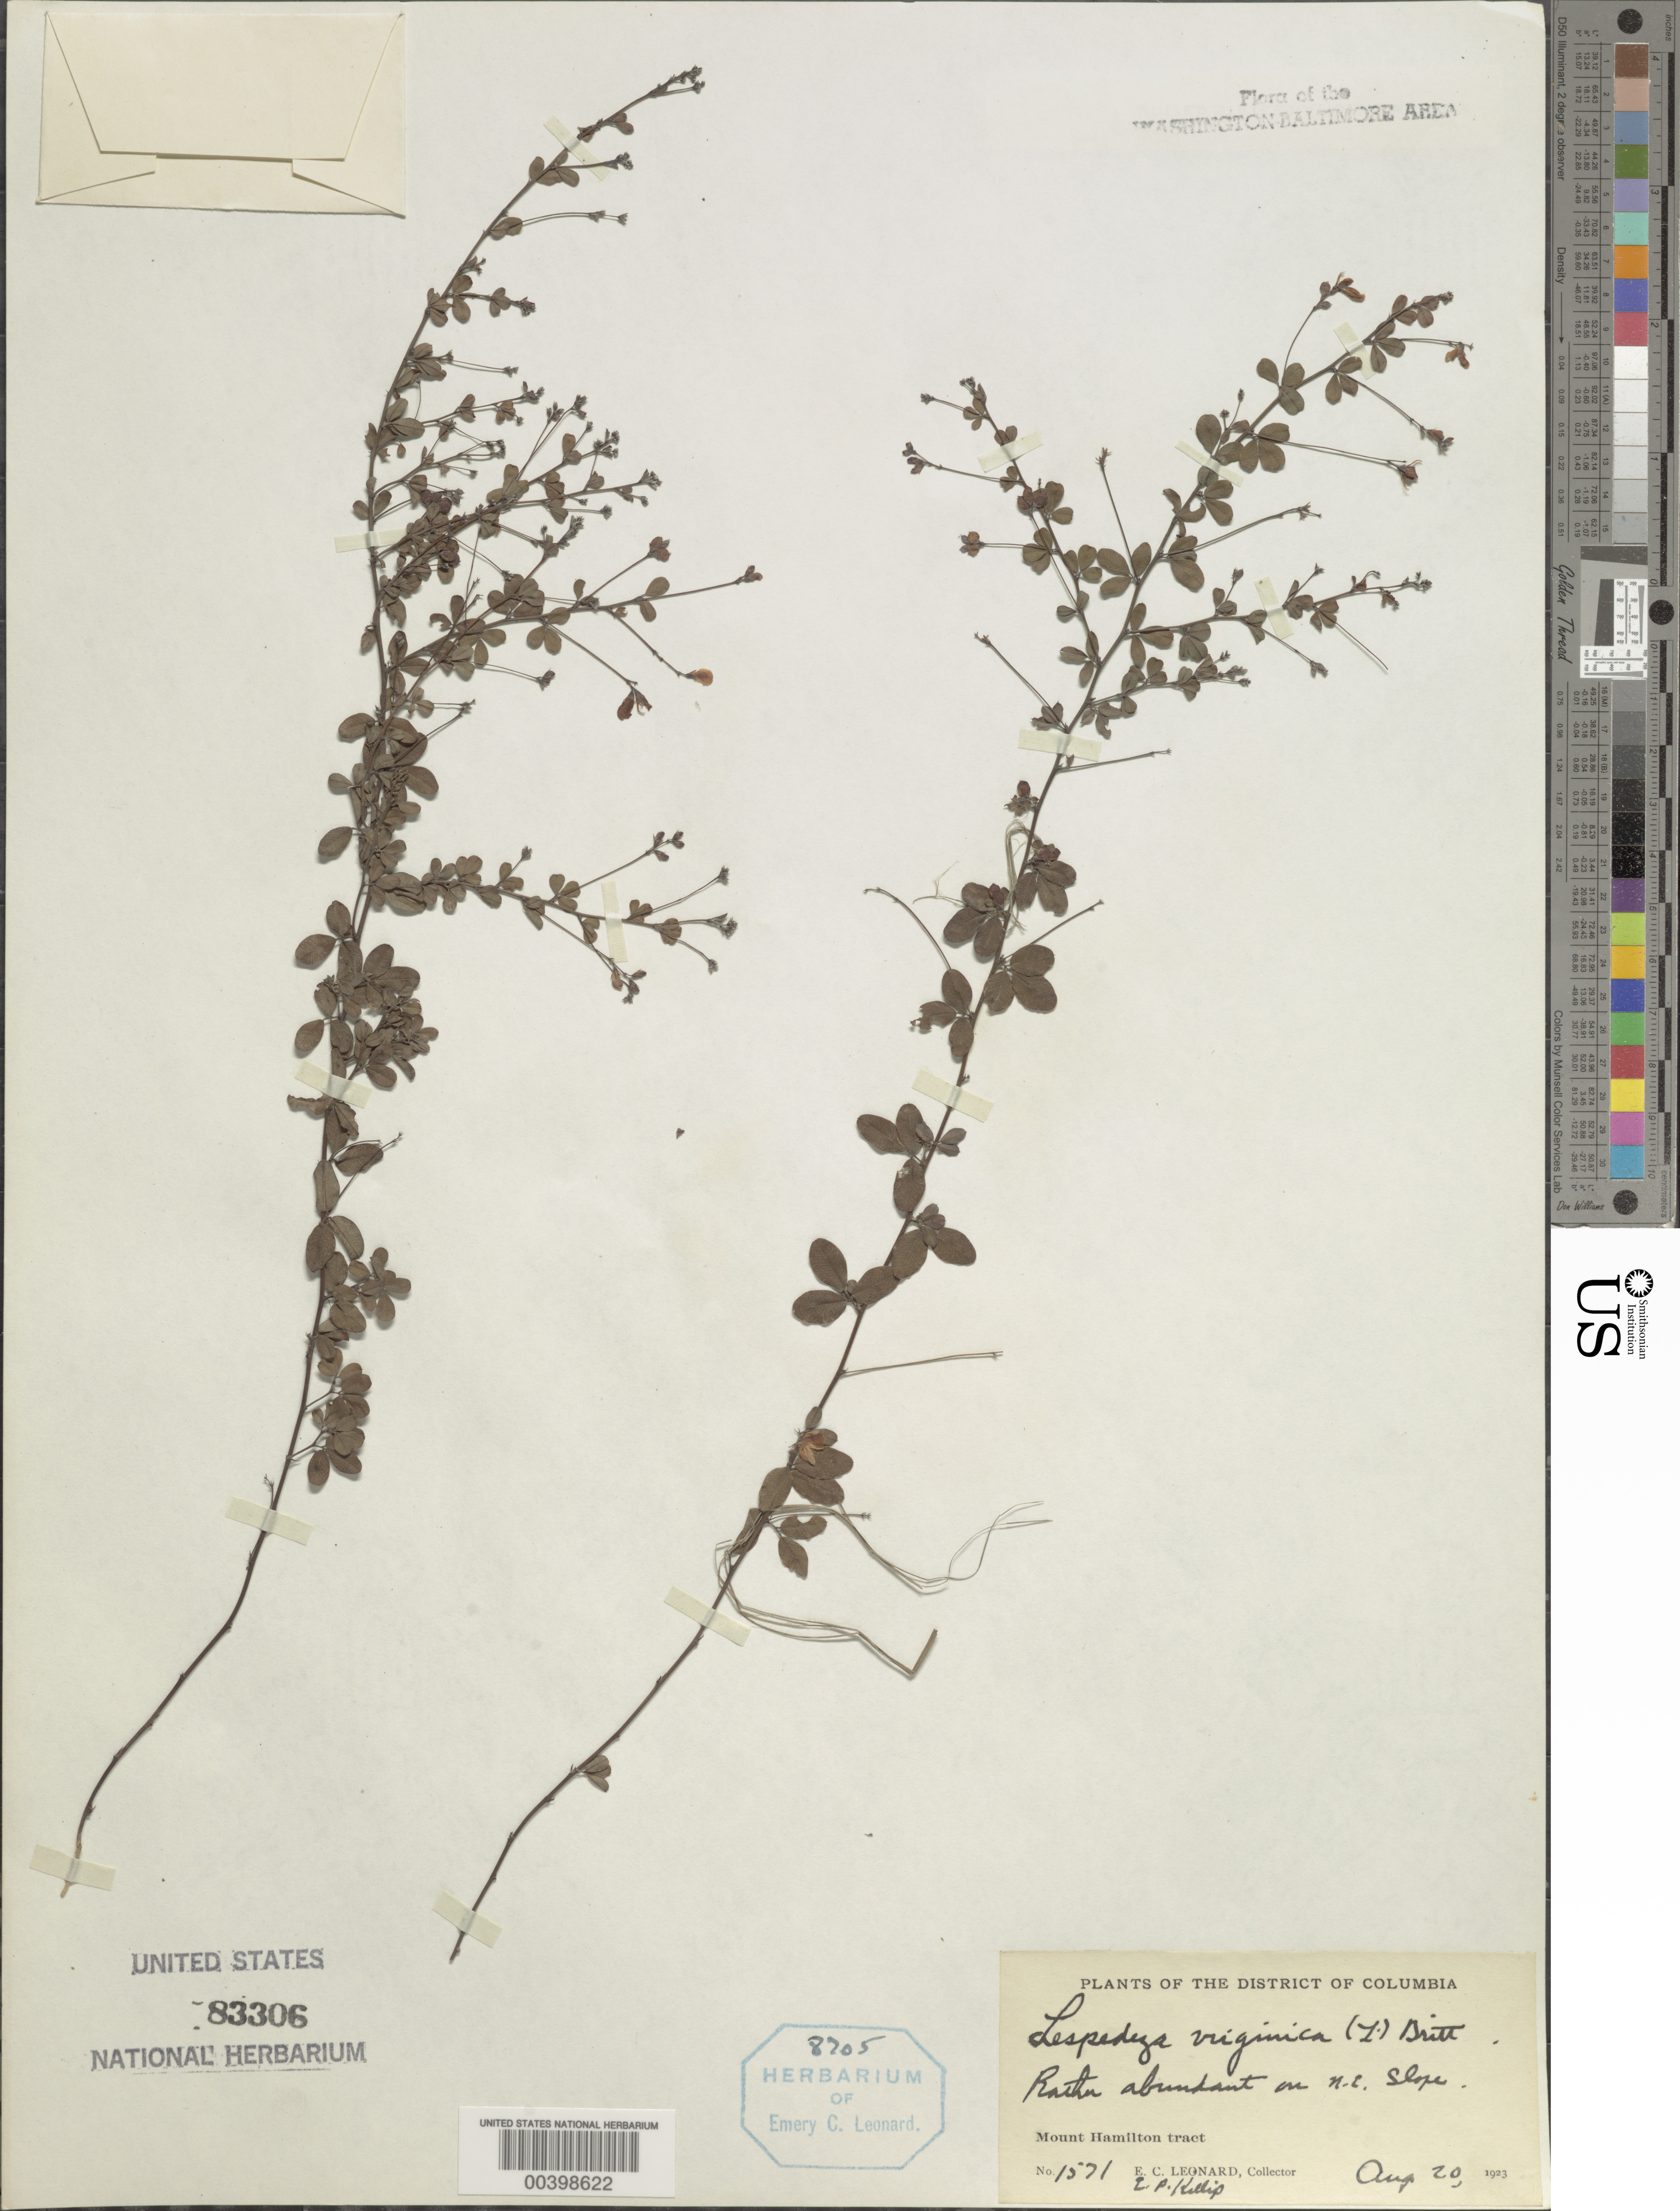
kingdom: Plantae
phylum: Tracheophyta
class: Magnoliopsida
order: Fabales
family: Fabaceae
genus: Lespedeza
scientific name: Lespedeza virginica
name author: (L.) Britton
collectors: E. C. Leonard & E. P. Killip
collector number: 1571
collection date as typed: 20 Aug 1923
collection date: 1923-08-20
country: United States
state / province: District of Columbia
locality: Mount Hamilton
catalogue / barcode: US 83306